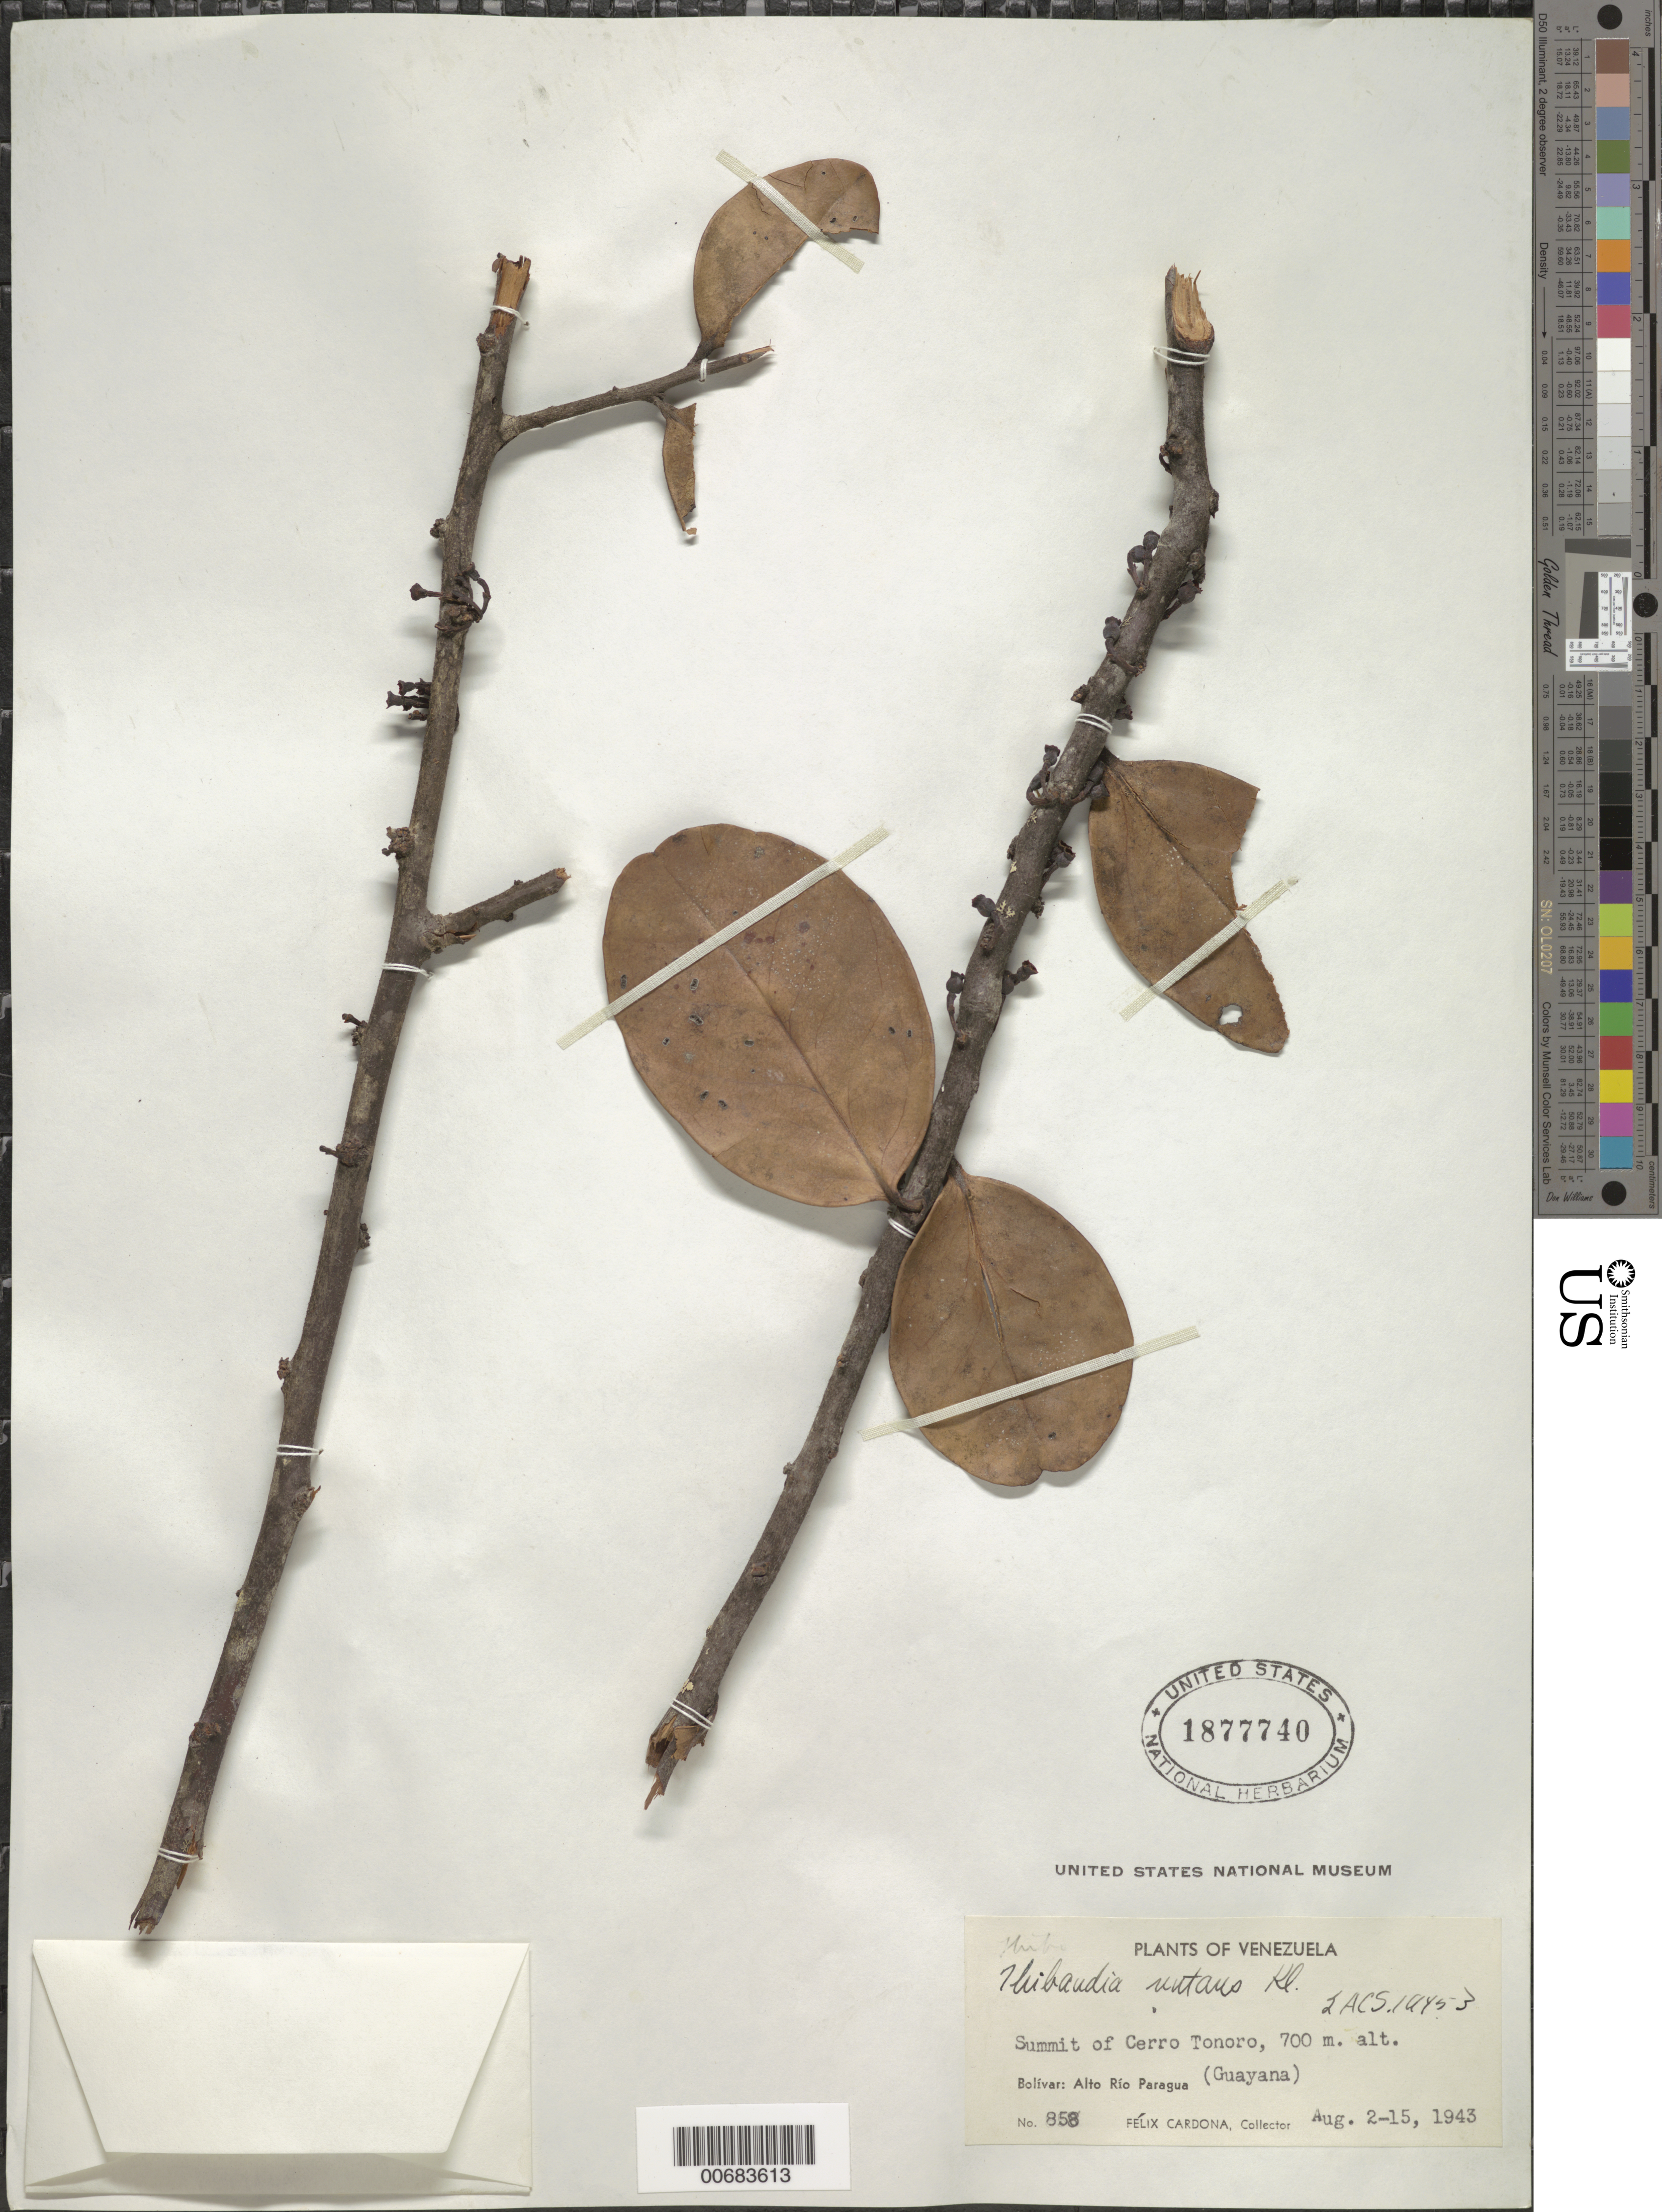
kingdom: Plantae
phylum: Tracheophyta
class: Magnoliopsida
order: Ericales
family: Ericaceae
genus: Thibaudia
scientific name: Thibaudia nutans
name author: Klotzsch ex Mansf.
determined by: Smith, A. C.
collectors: F. Cardona Puig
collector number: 858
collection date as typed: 2-Aug-43 to 15-Aug-43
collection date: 1943-08-02/1943-08-15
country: Venezuela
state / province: Bolívar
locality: Alto Río Paragua, Cerro Tonoro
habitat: Summit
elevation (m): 700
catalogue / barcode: US 1877740